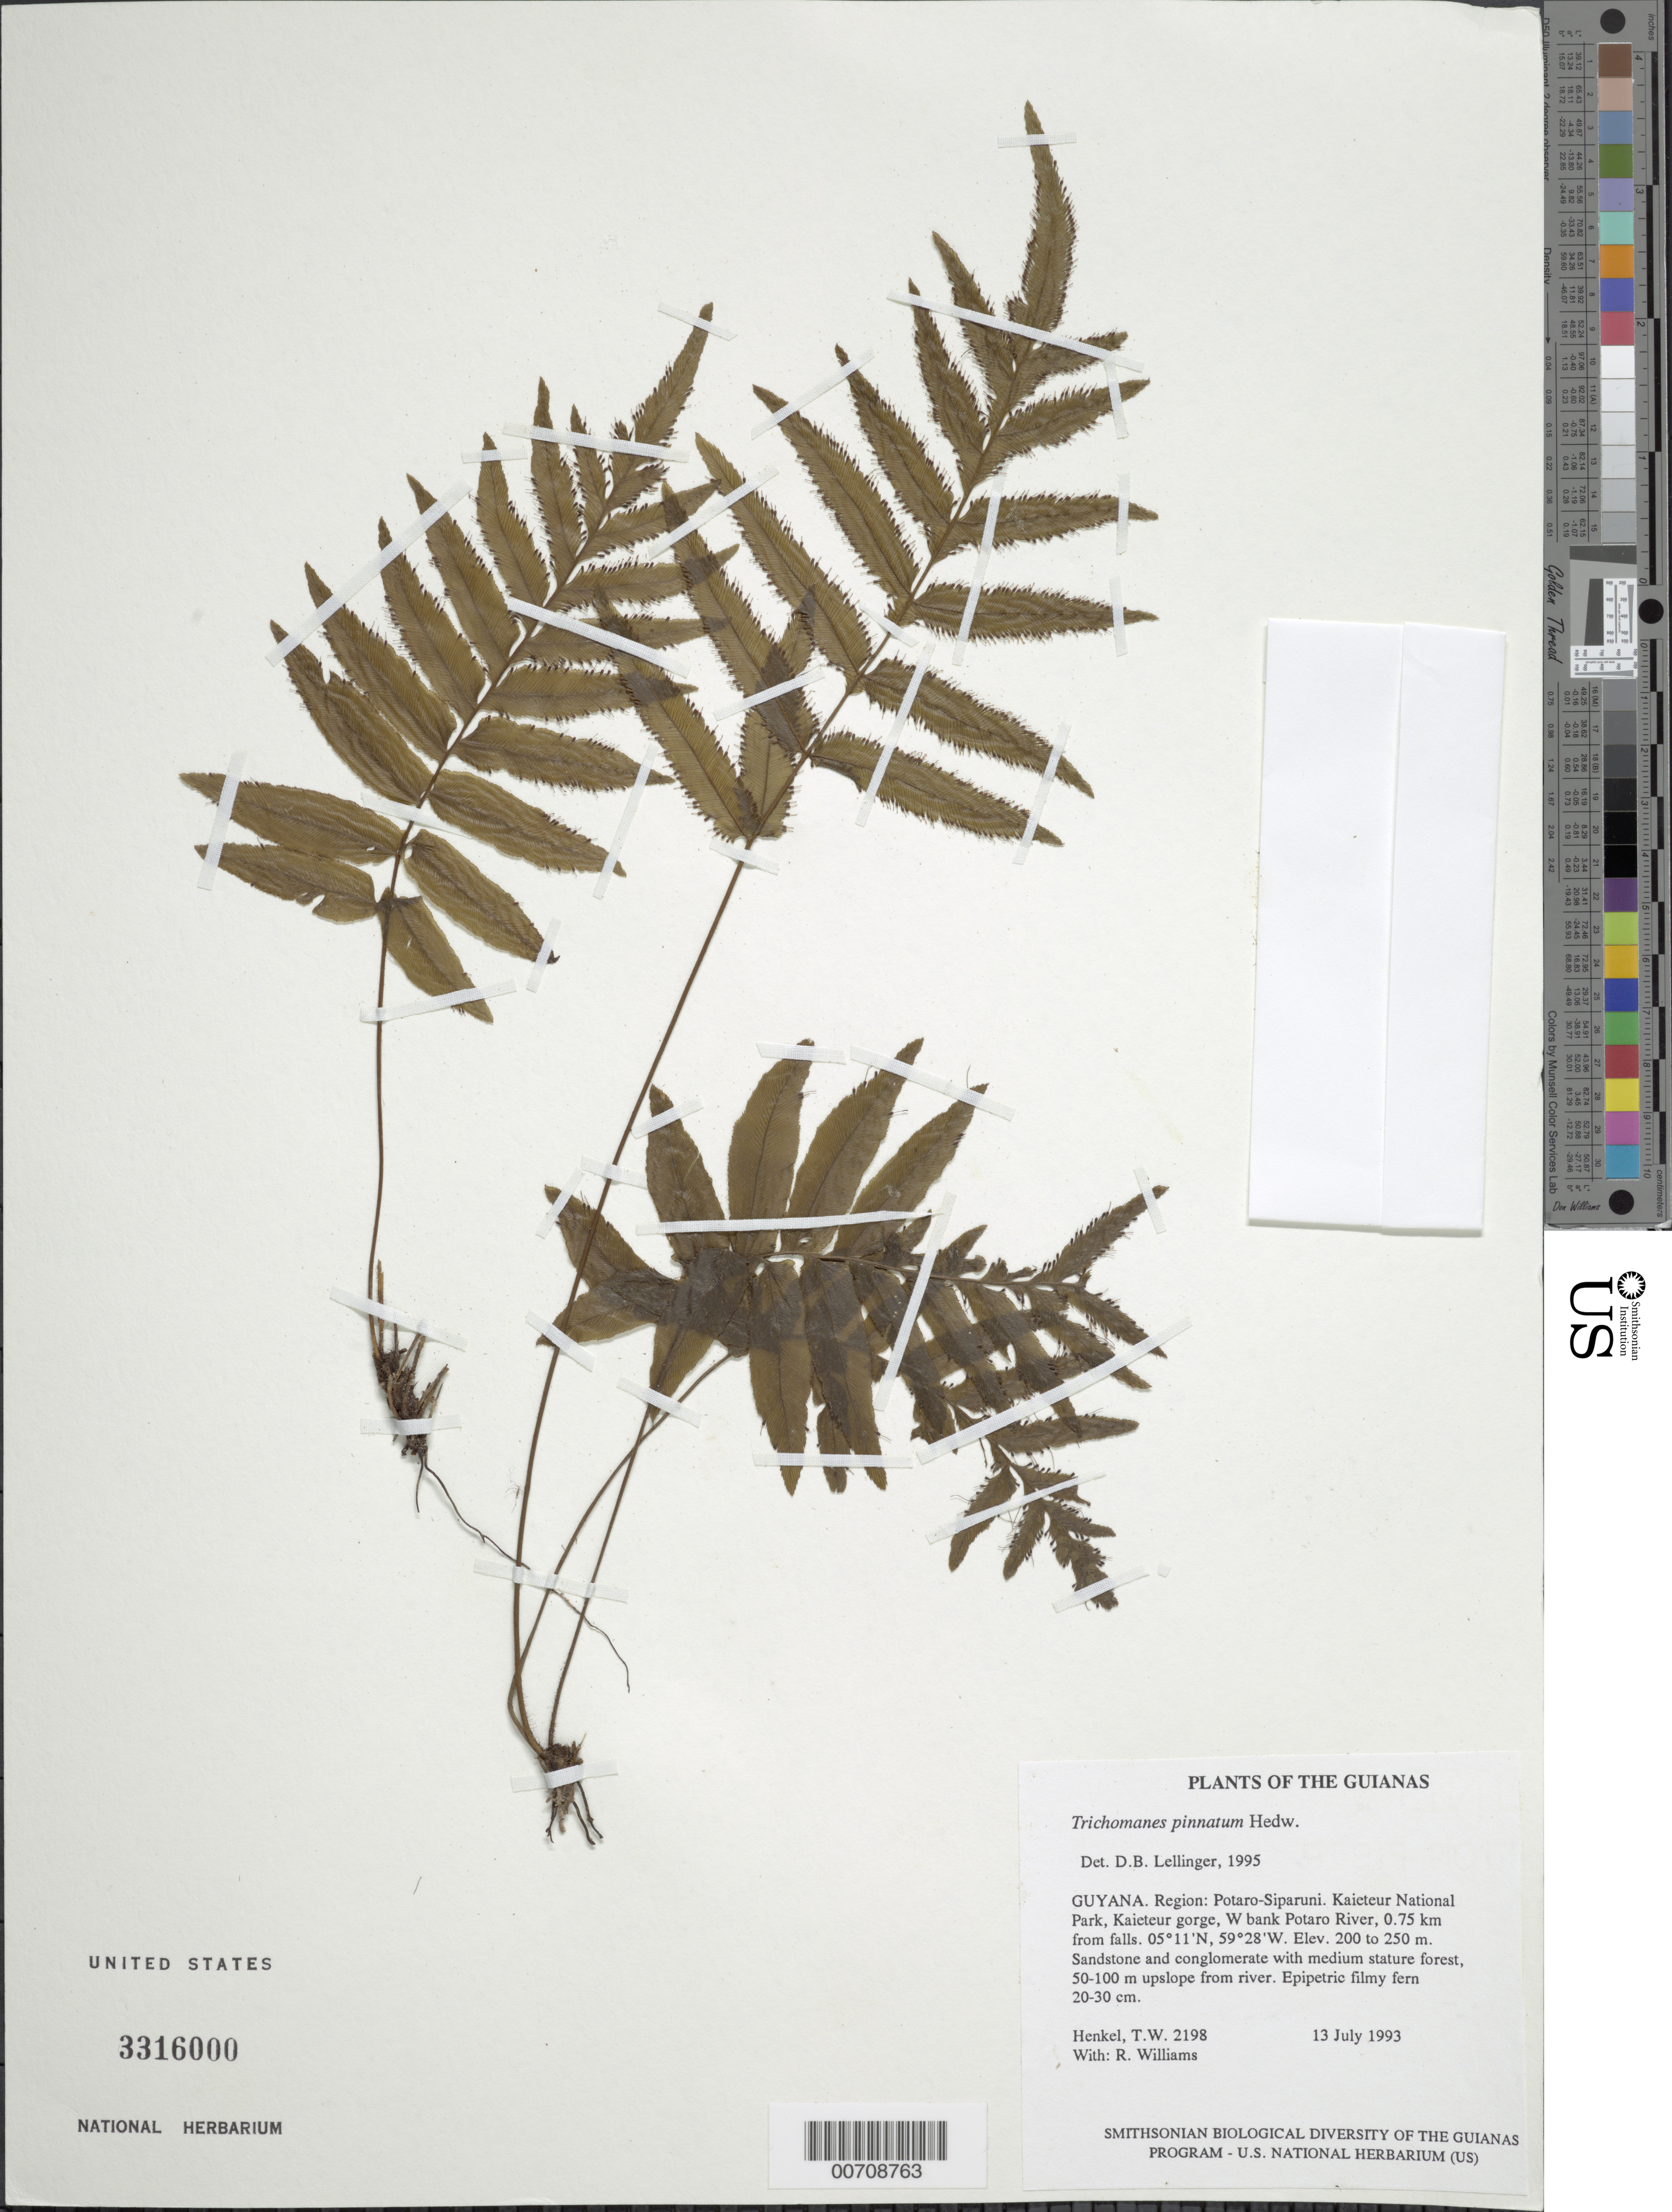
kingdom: Plantae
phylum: Tracheophyta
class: Polypodiopsida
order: Hymenophyllales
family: Hymenophyllaceae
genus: Trichomanes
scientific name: Trichomanes pinnatum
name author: Hedw.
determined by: Lellinger, David B., (BOT), Smithsonian Institution - National Museum of Natural History (UNITED STATES)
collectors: T. Henkel & R. Williams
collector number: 2198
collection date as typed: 13 July 1993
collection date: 1993-07-13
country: Guyana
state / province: Potaro-Siparuni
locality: Kaieteur National Park, Kaieteur gorge, W bank Potaro R, 0.75 km from falls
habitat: Sandstone and conglomerate with medium stature forest, 50-100 m upslope from river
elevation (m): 200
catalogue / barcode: US 3316000